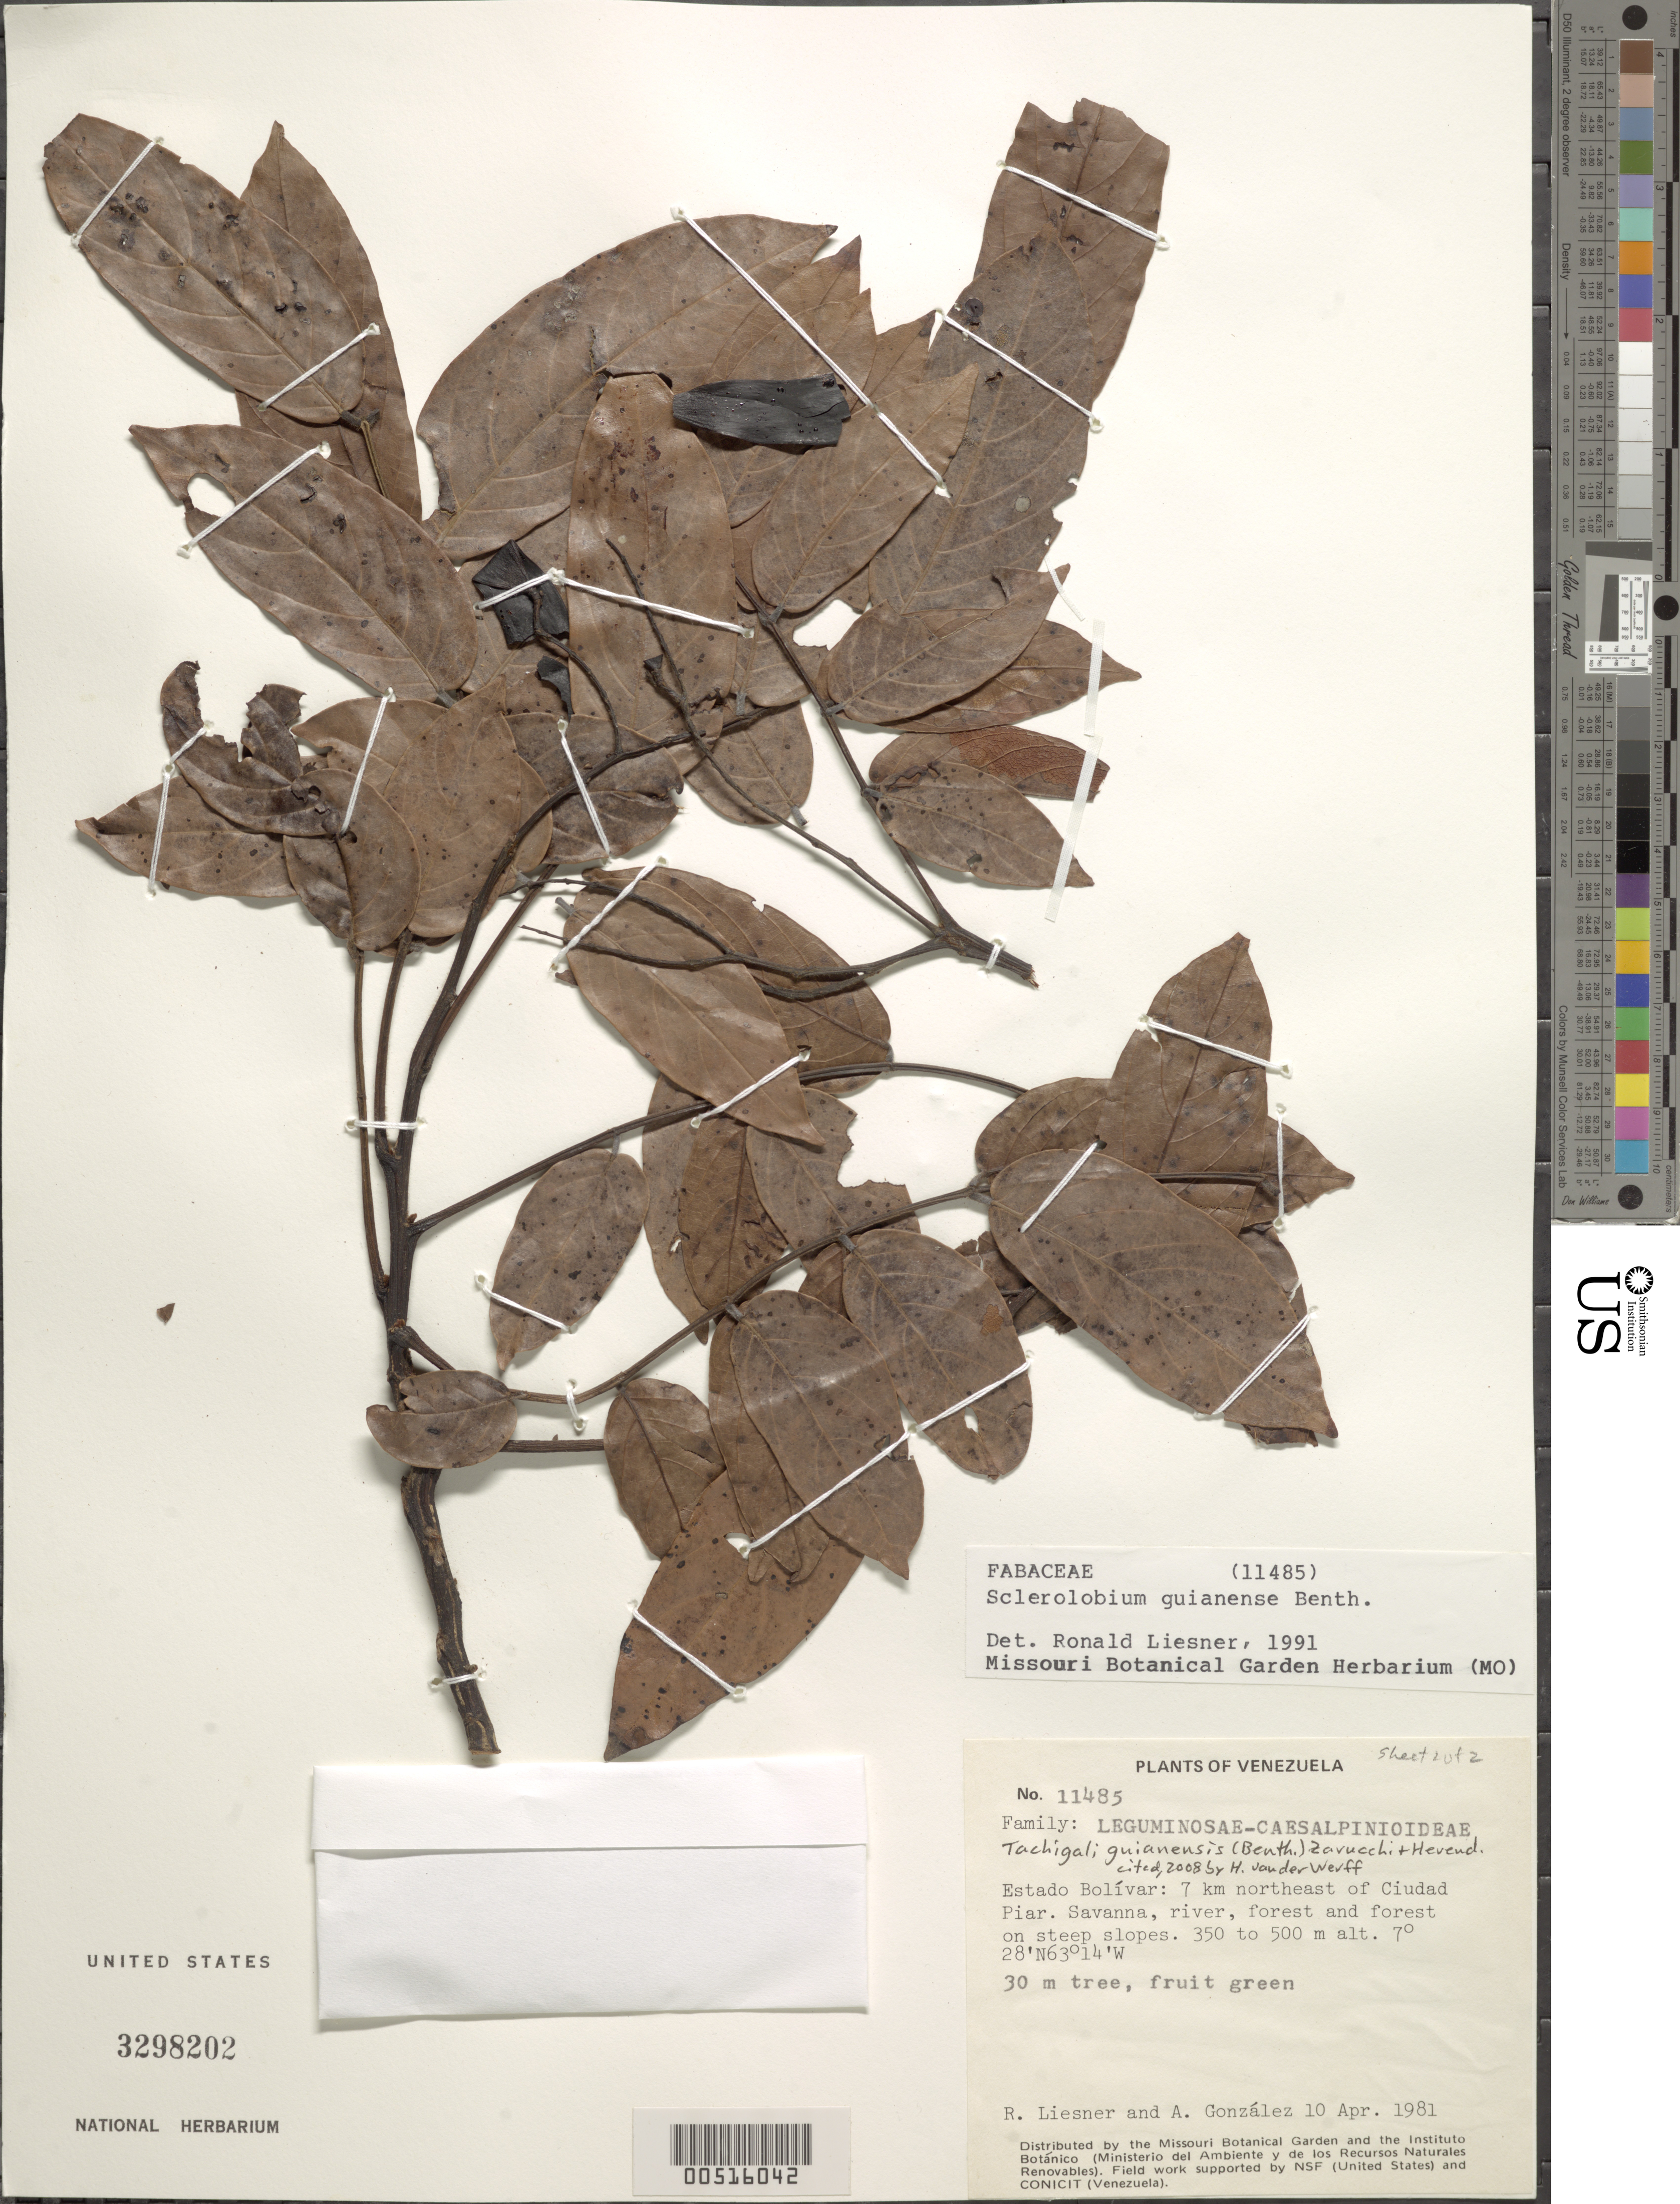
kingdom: Plantae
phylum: Tracheophyta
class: Magnoliopsida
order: Fabales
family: Fabaceae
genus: Tachigali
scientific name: Tachigali guianensis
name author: (Benth.) Zarucchi & Herend.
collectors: R. L. Liesner & A. C. González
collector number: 11485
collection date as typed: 10 Apr 1981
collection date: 1981-04-10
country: Venezuela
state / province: Bolivar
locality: Ne of ciudad piar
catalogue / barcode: US 3298202